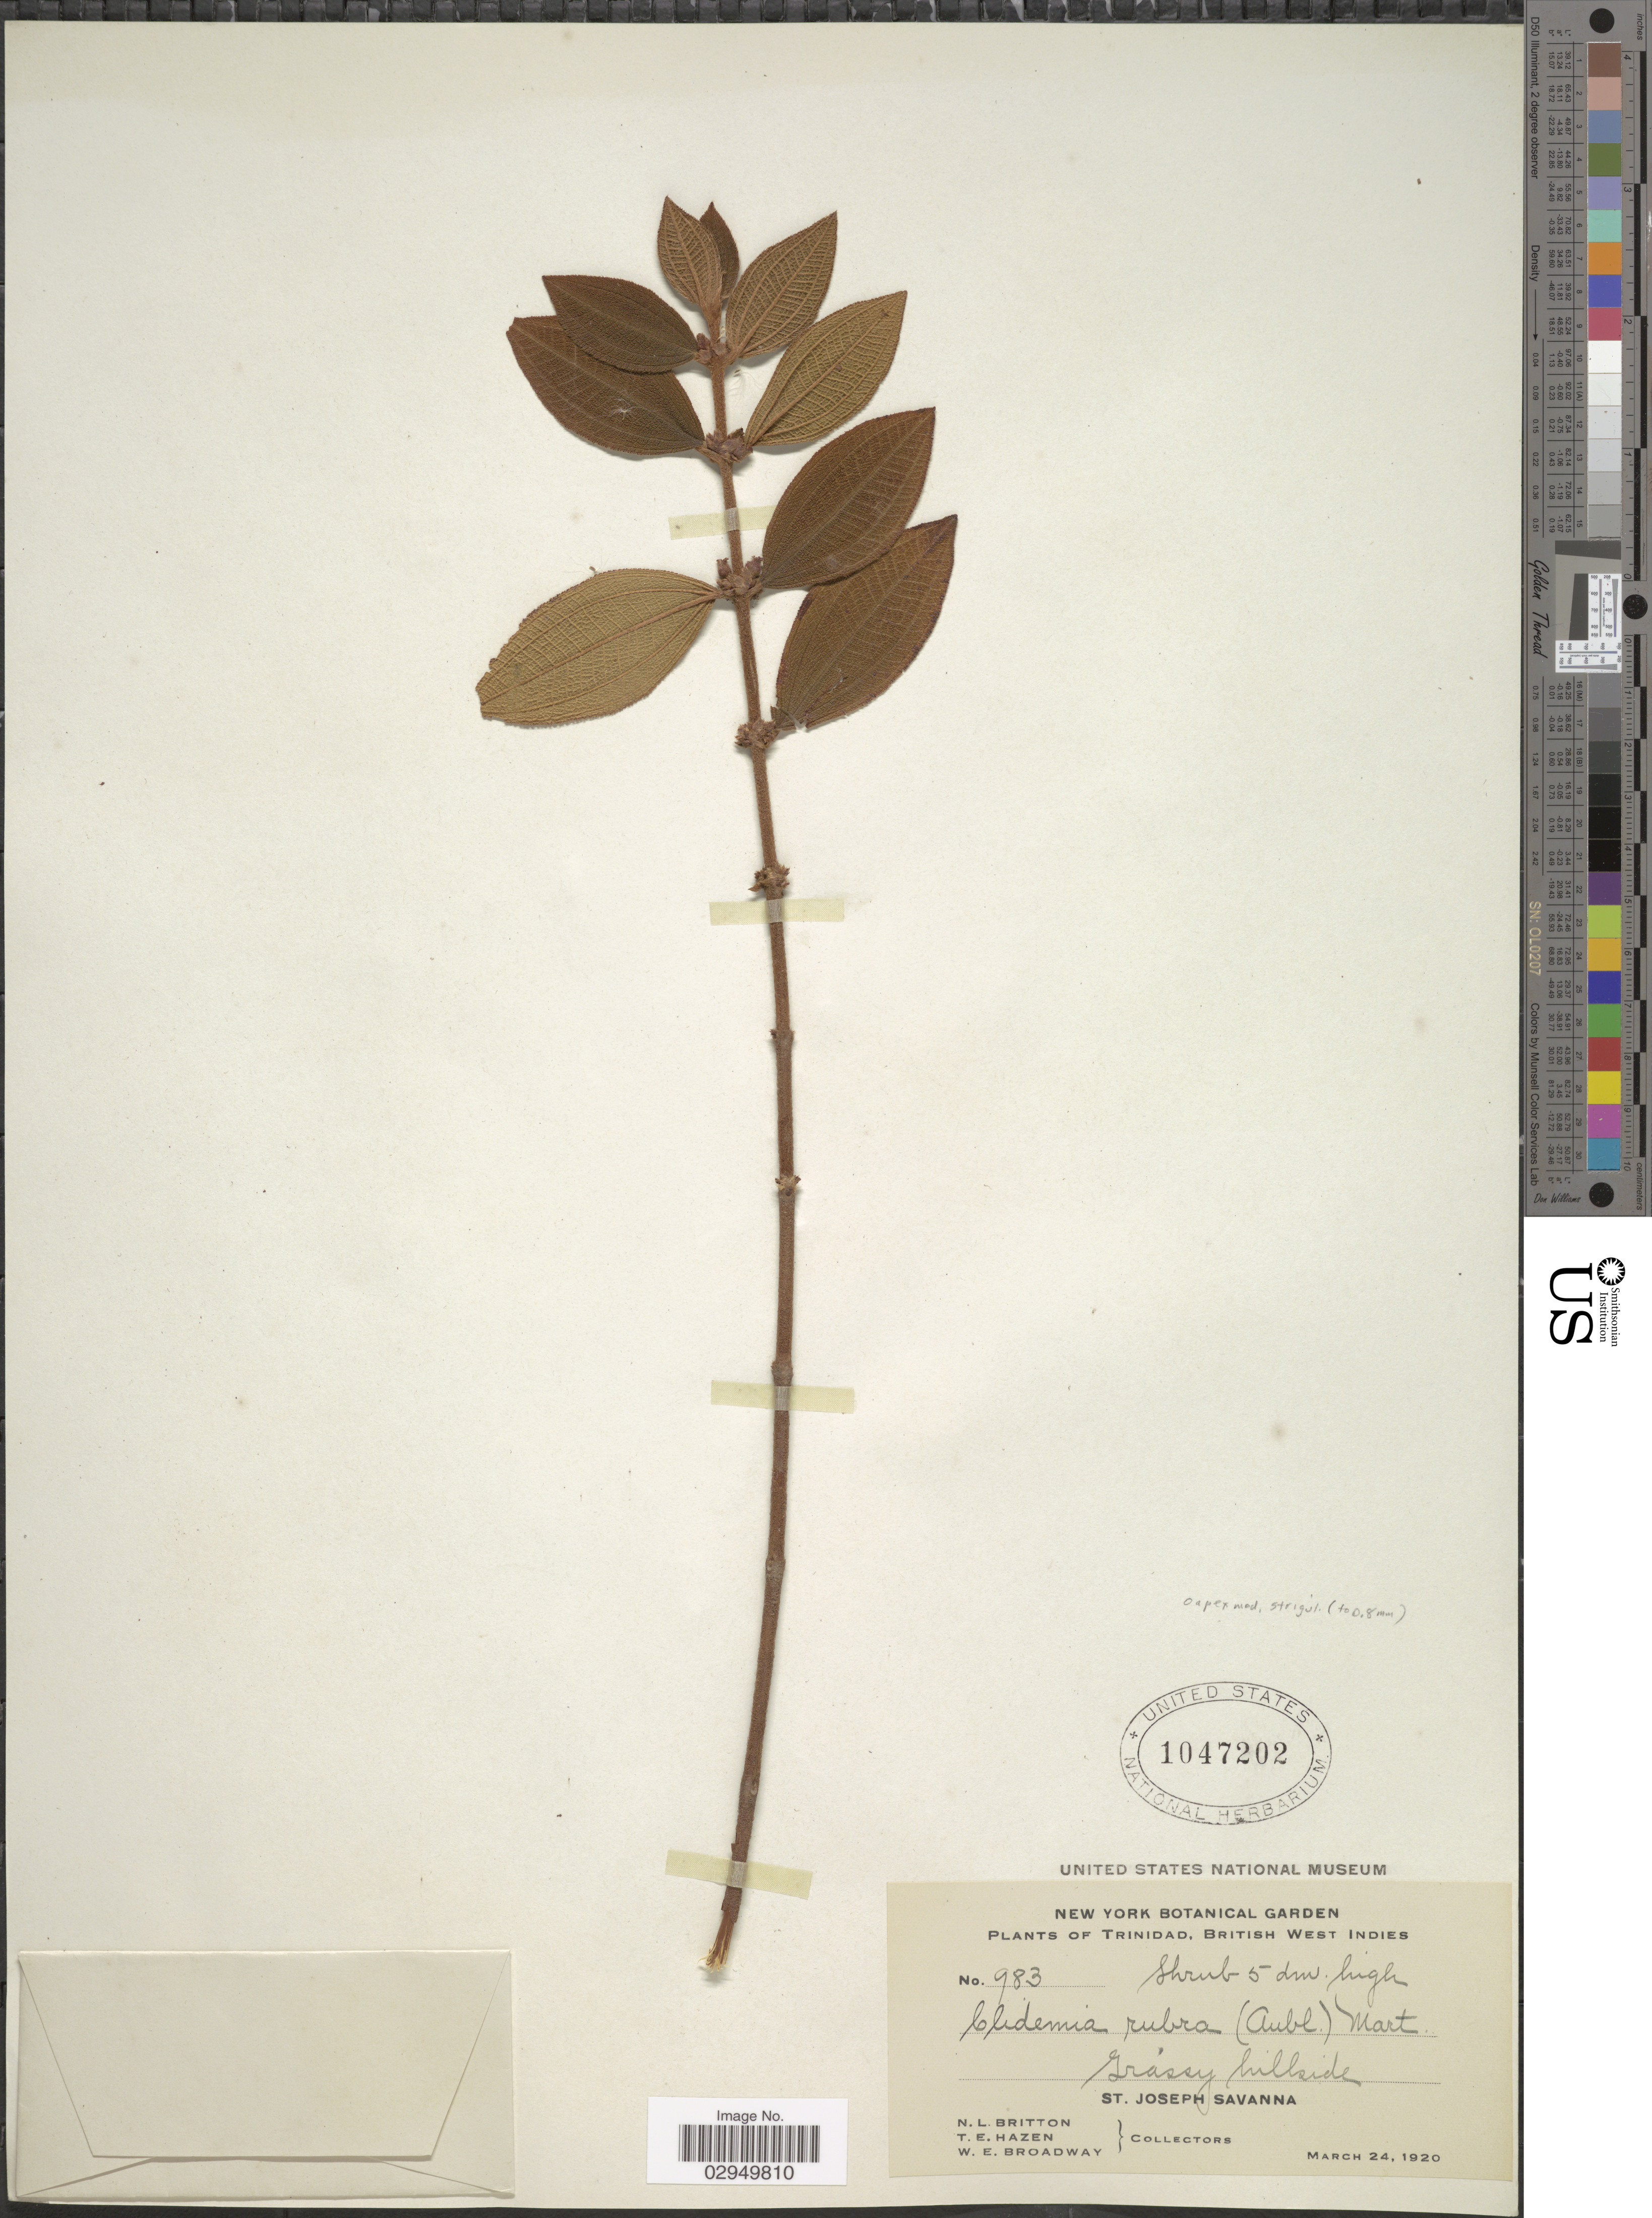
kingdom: Plantae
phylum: Tracheophyta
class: Magnoliopsida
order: Myrtales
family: Melastomataceae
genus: Clidemia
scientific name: Clidemia sericea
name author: D. Don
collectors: N. Britton, T. E. Hazen & W. E. Broadway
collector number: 983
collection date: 1920-03-24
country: Trinidad and Tobago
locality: Trinidad. British West Indies. St. Joseph Savanna.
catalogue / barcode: US 1047202